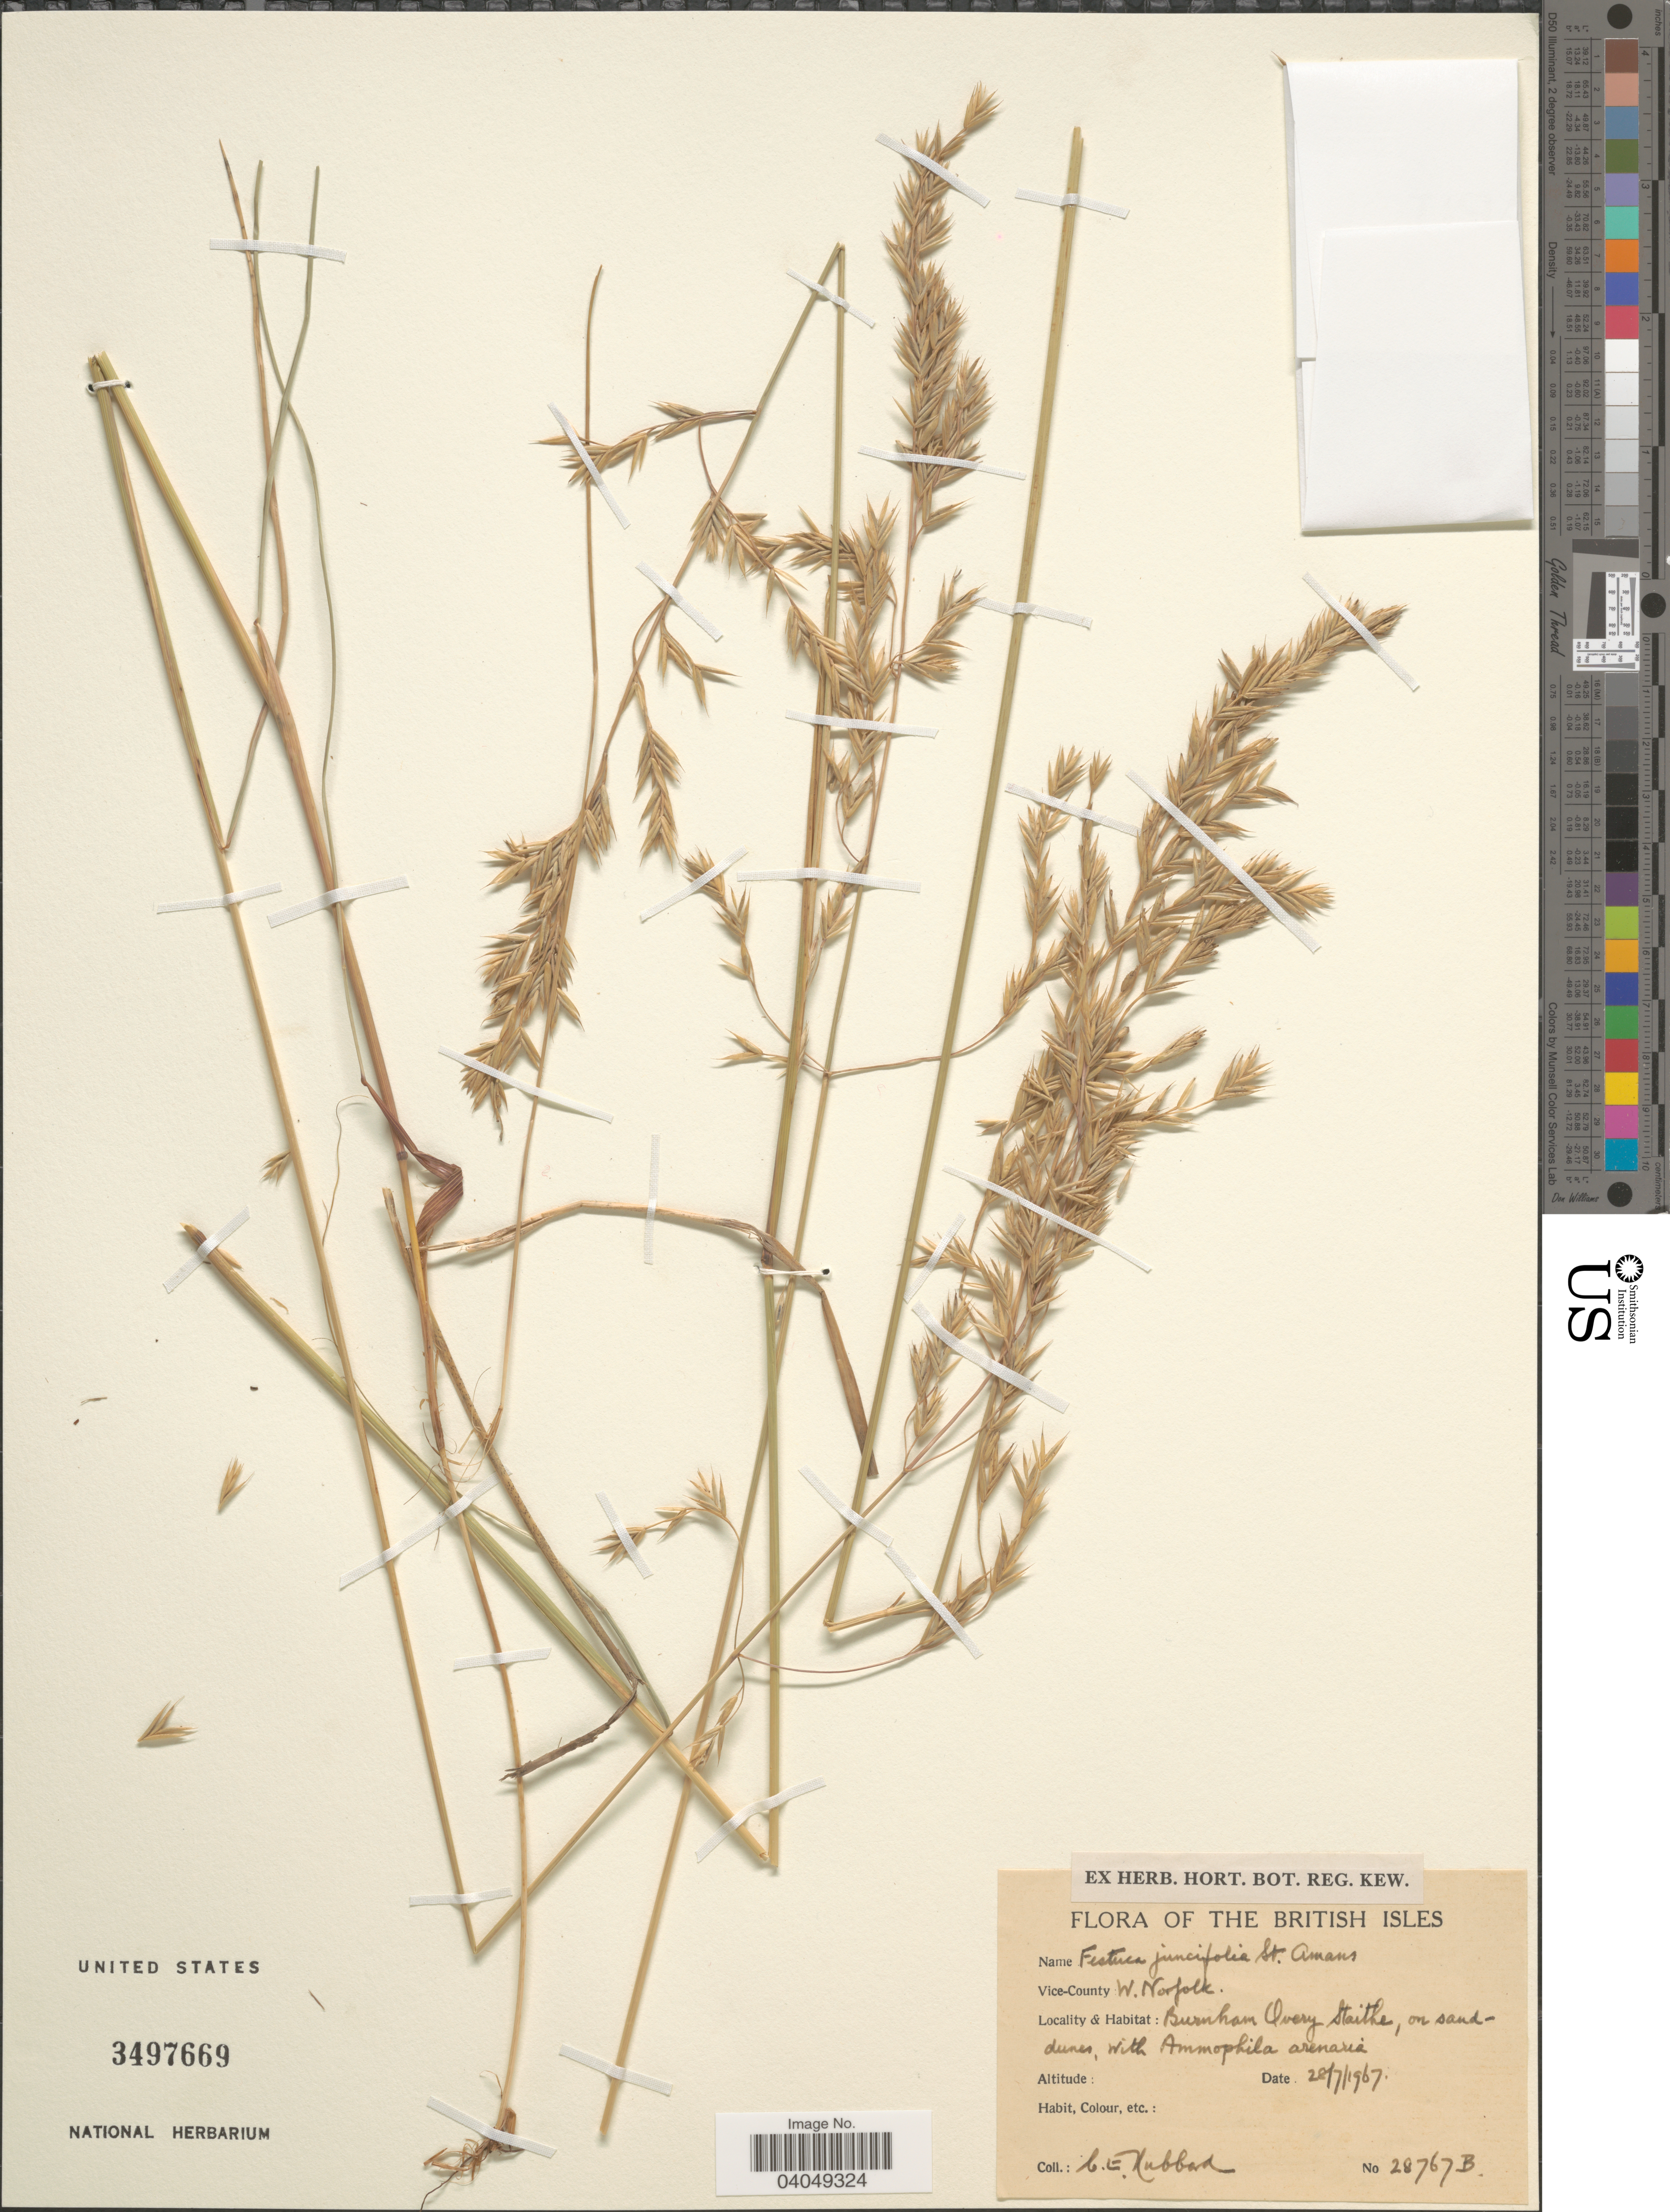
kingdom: Plantae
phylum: Tracheophyta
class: Liliopsida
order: Poales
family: Poaceae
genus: Festuca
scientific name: Festuca juncifolia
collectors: C. E. Hubbard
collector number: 28767B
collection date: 1967-07-28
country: United Kingdom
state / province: England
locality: The British Isles. Vice-County: W. Norfolk. Burnham Overy Staithe.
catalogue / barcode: US 3497669